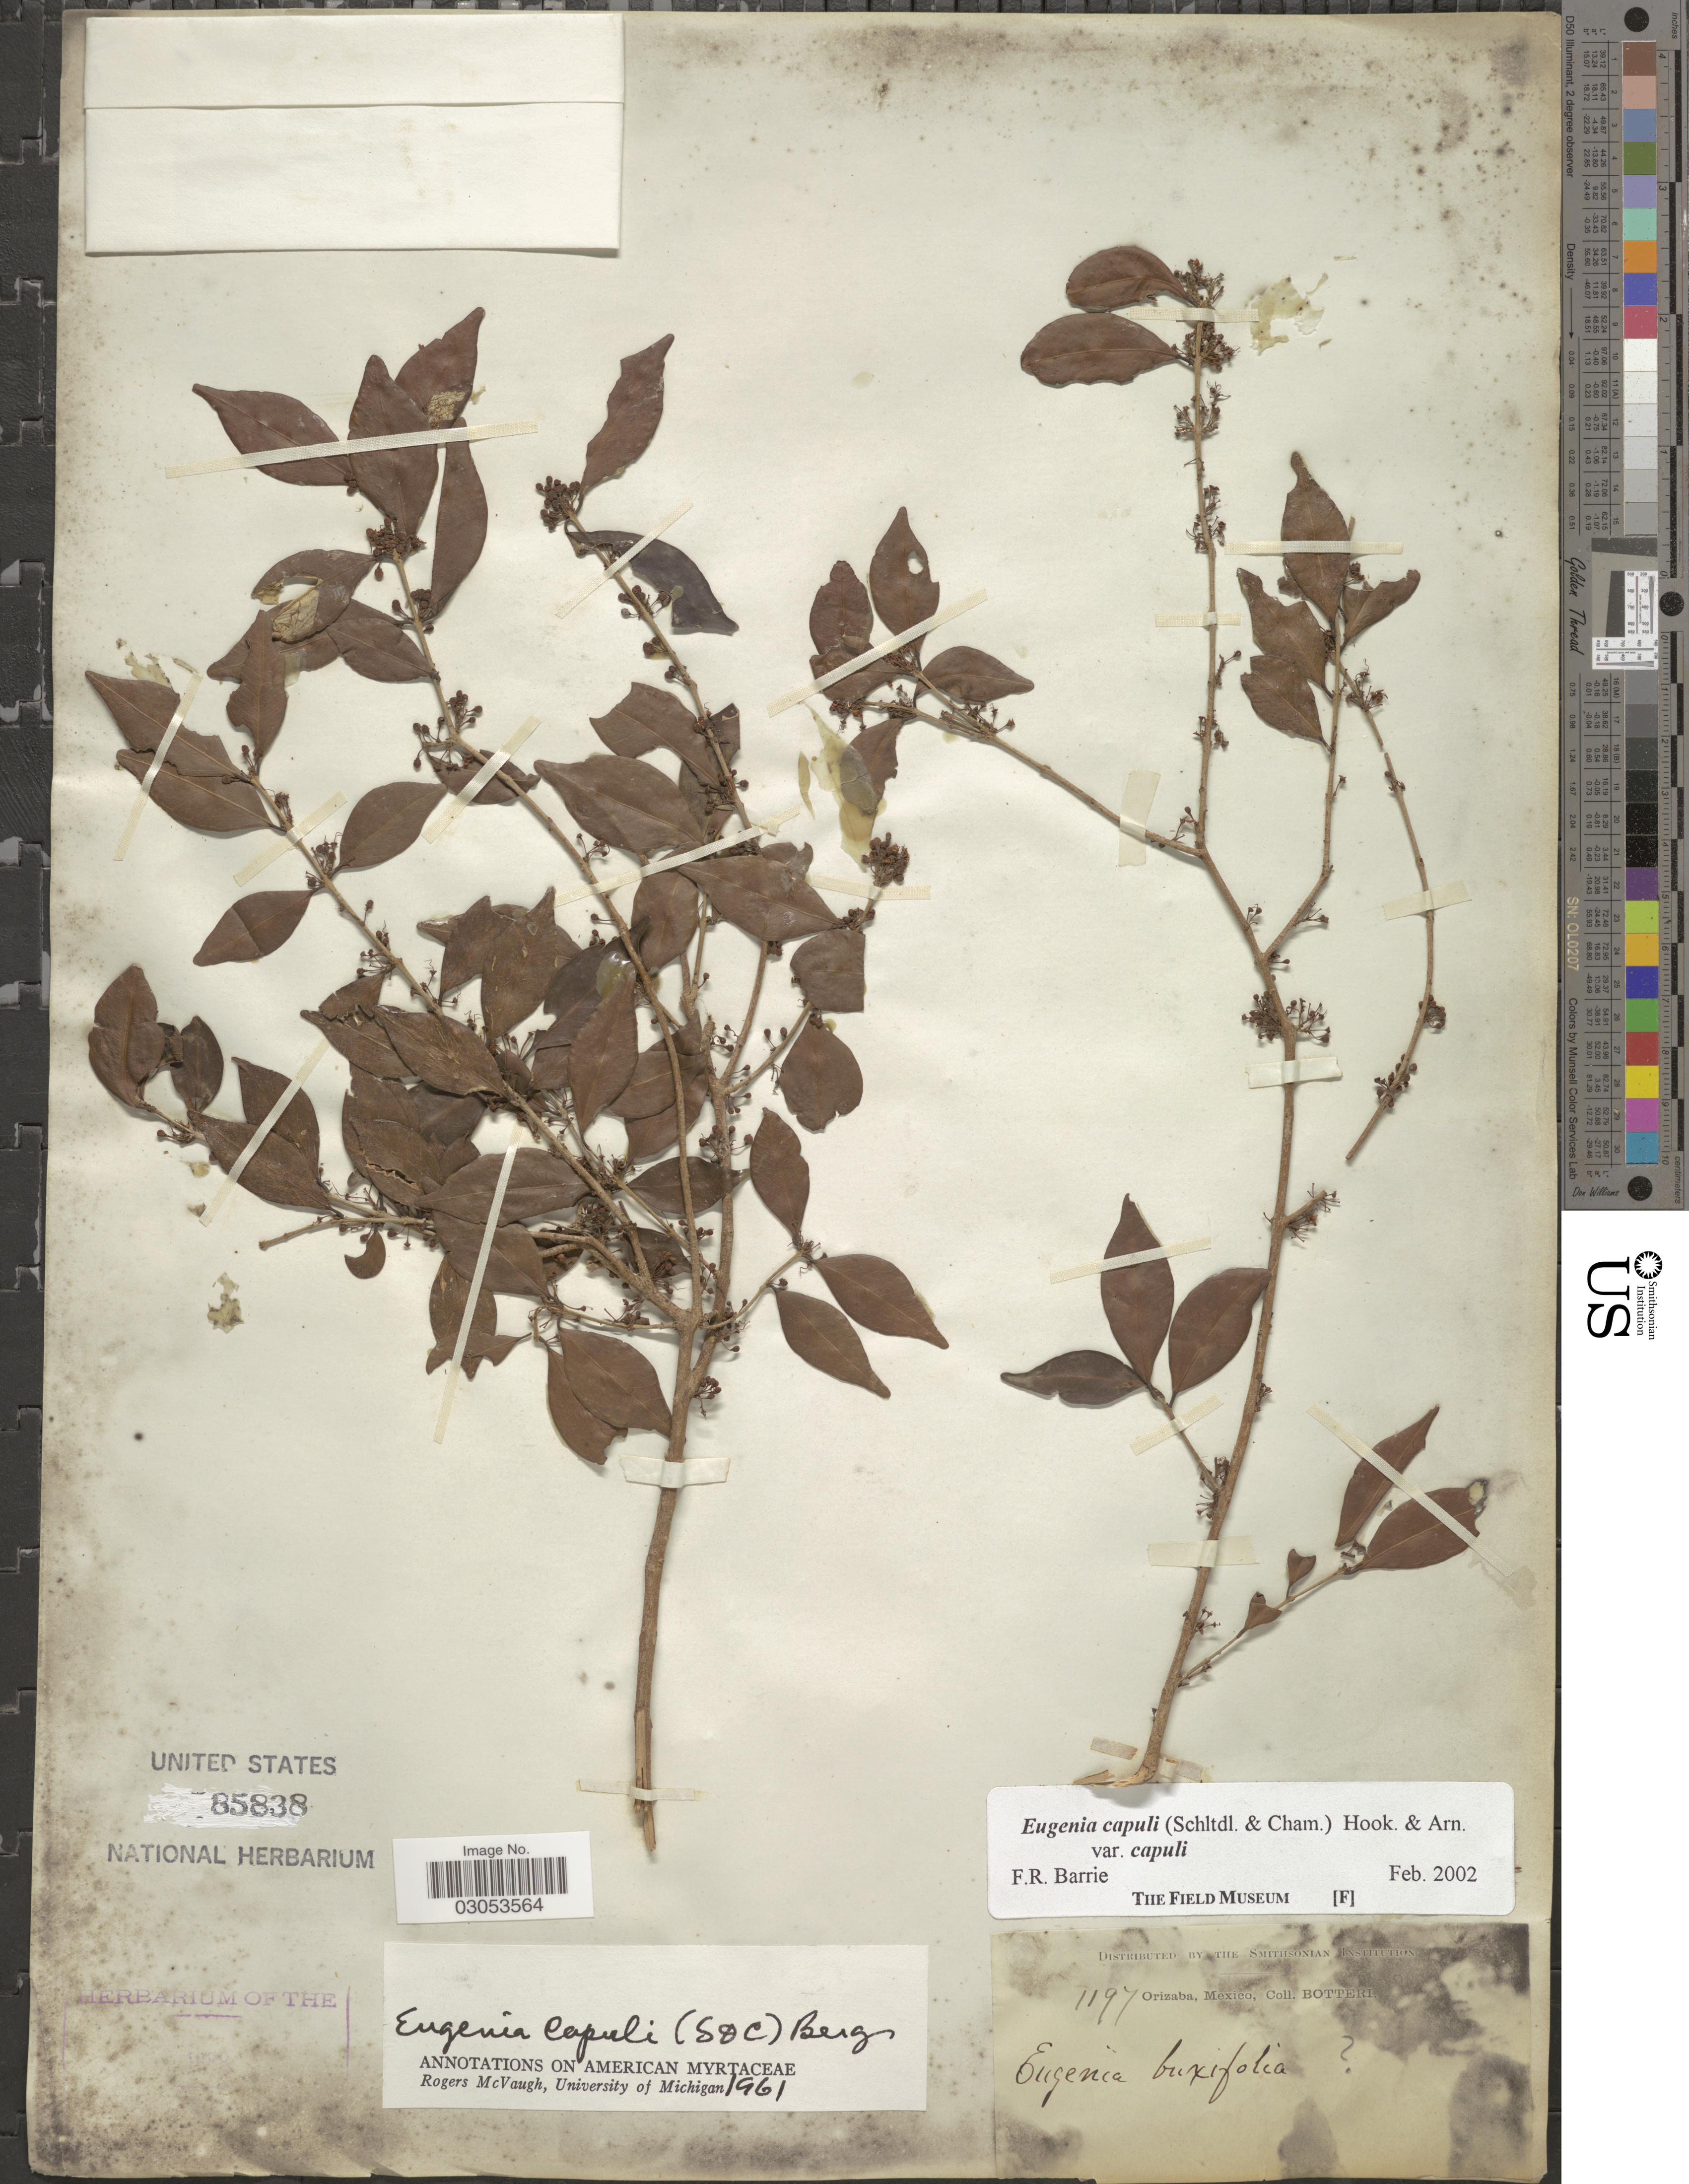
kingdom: Plantae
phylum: Tracheophyta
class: Magnoliopsida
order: Myrtales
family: Myrtaceae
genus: Eugenia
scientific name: Eugenia capuli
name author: (Schltdl. & Cham.) Hook. & Arn.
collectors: -. Botteri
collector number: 1197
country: Mexico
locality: Orizaba.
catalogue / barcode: US 85838